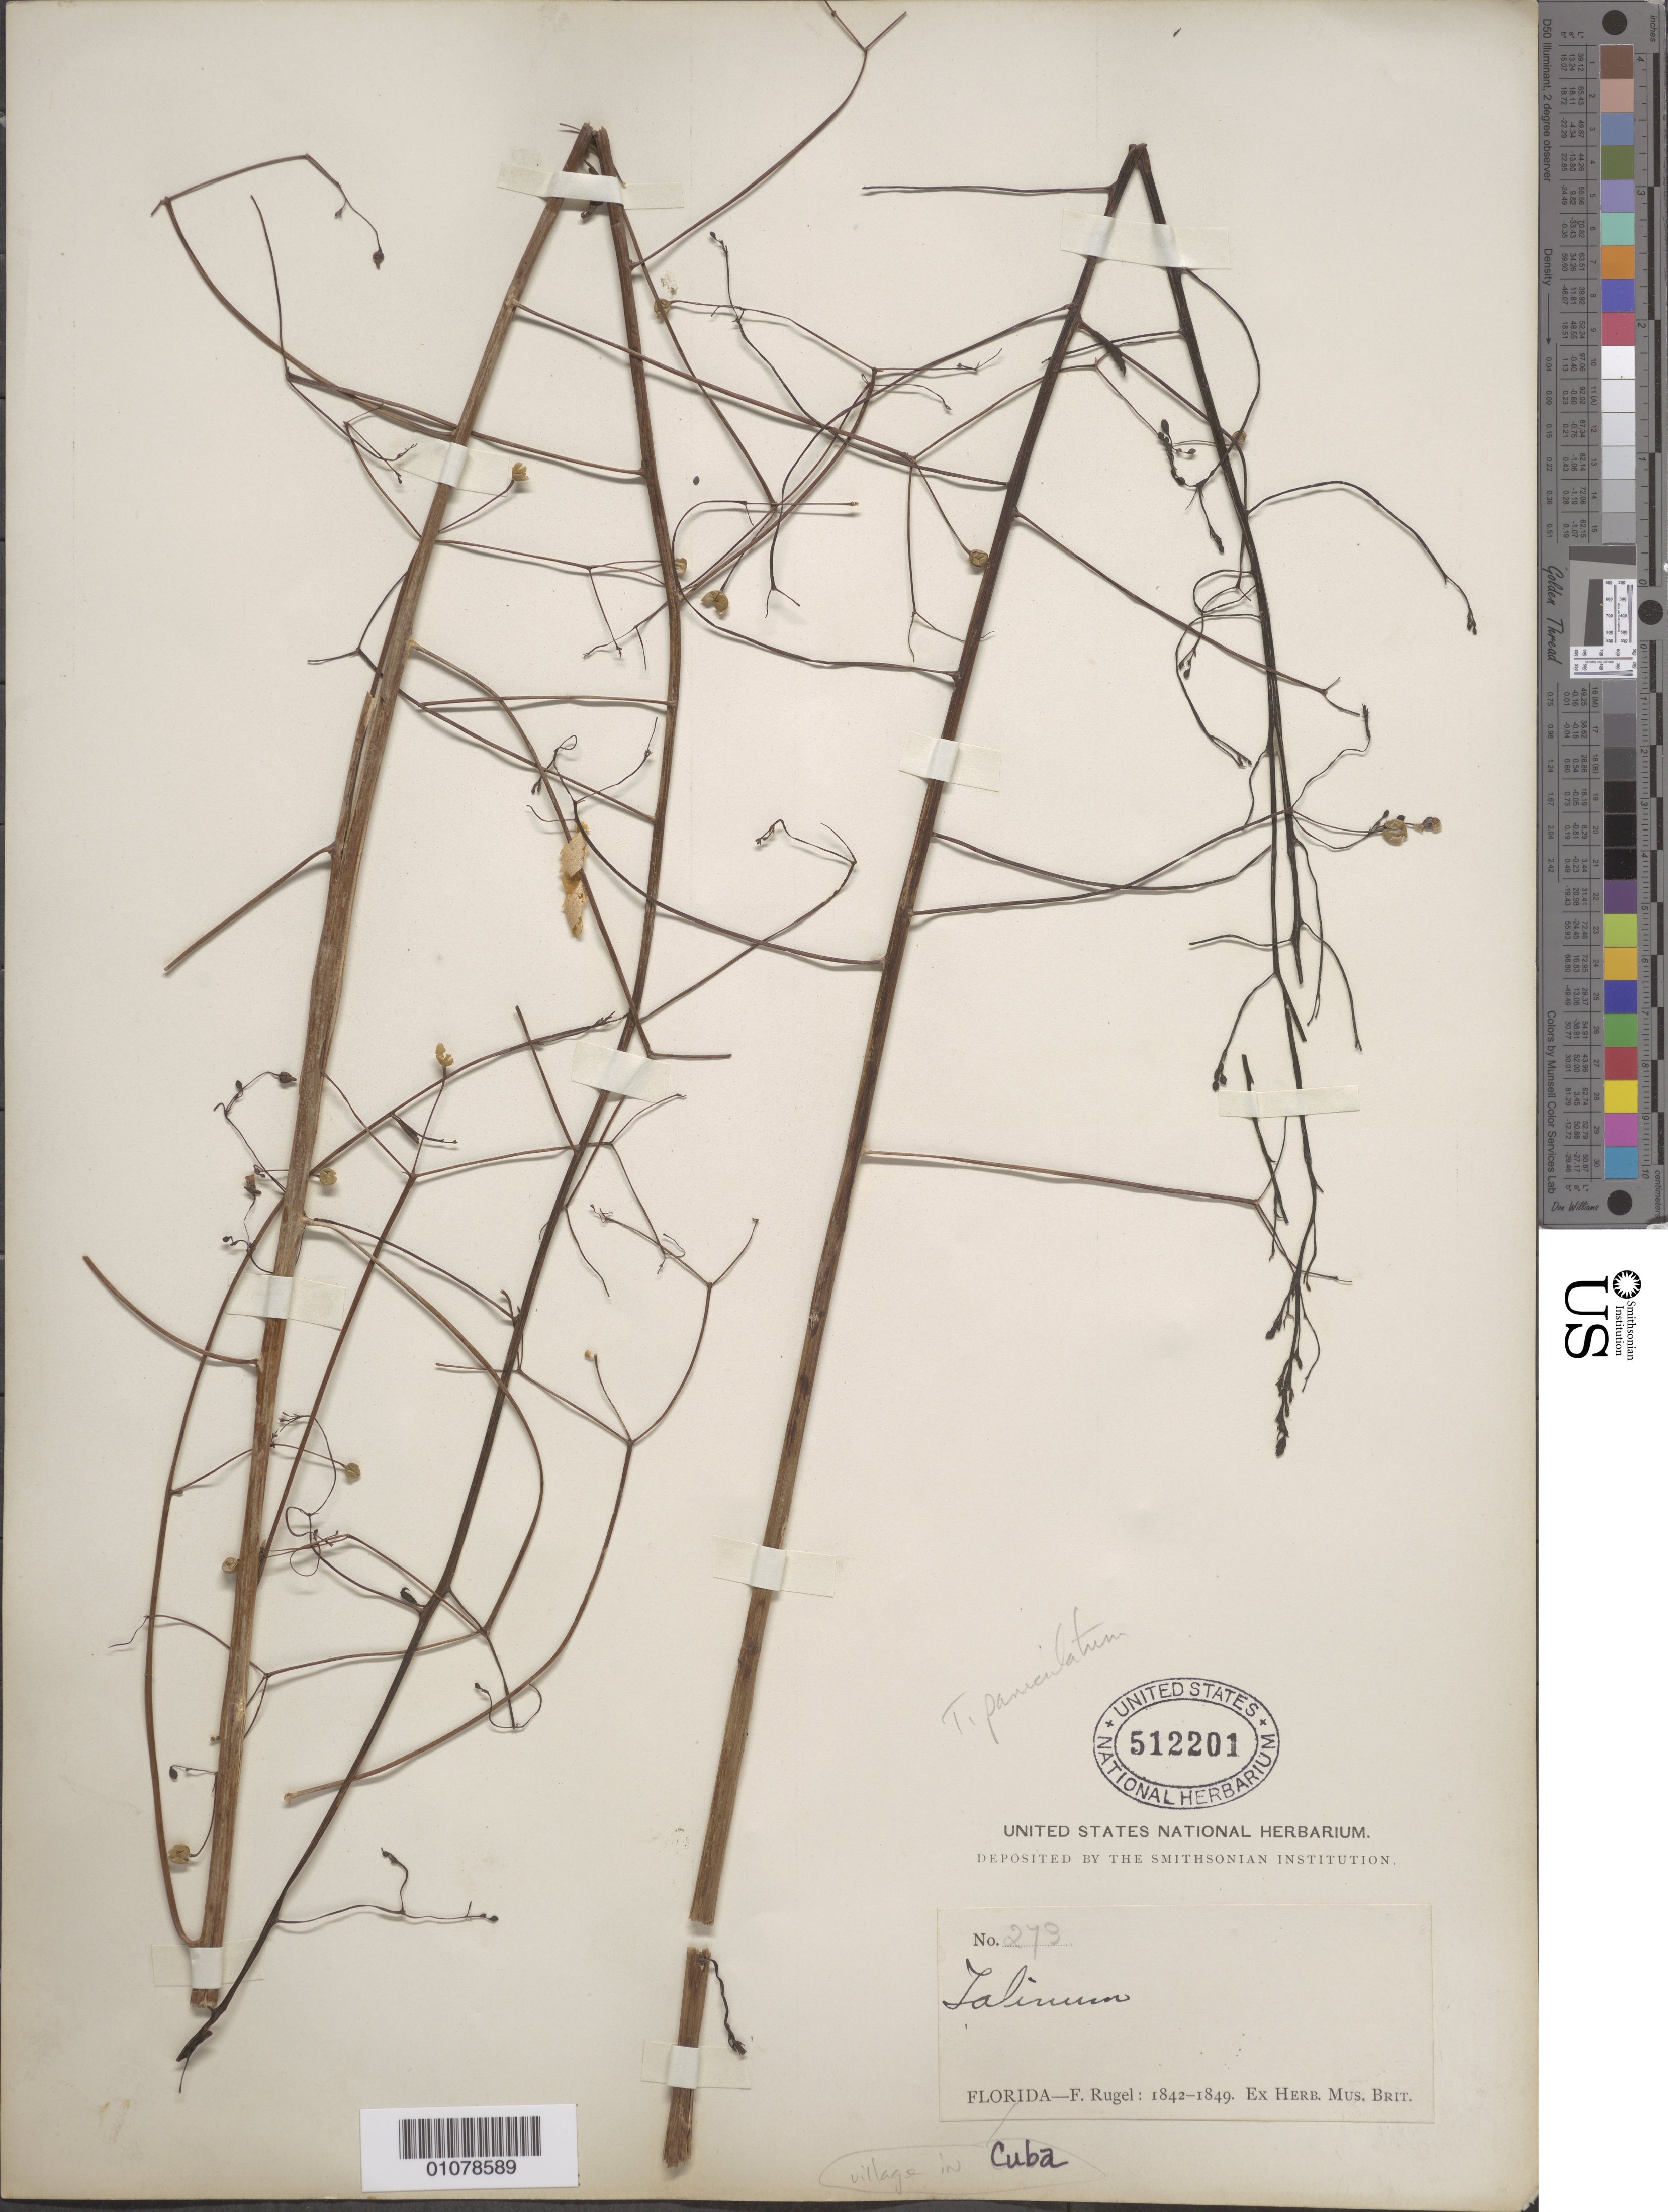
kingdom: Plantae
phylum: Tracheophyta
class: Magnoliopsida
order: Caryophyllales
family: Talinaceae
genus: Talinum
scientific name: Talinum paniculatum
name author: (Jacq.) Gaertn.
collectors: F. Rugel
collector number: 273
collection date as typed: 1842 to -- --- 1849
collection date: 1842/1849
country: Cuba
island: Cuba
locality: Village in Cuba, Florida (Camaguey or Havana province)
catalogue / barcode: US 512201